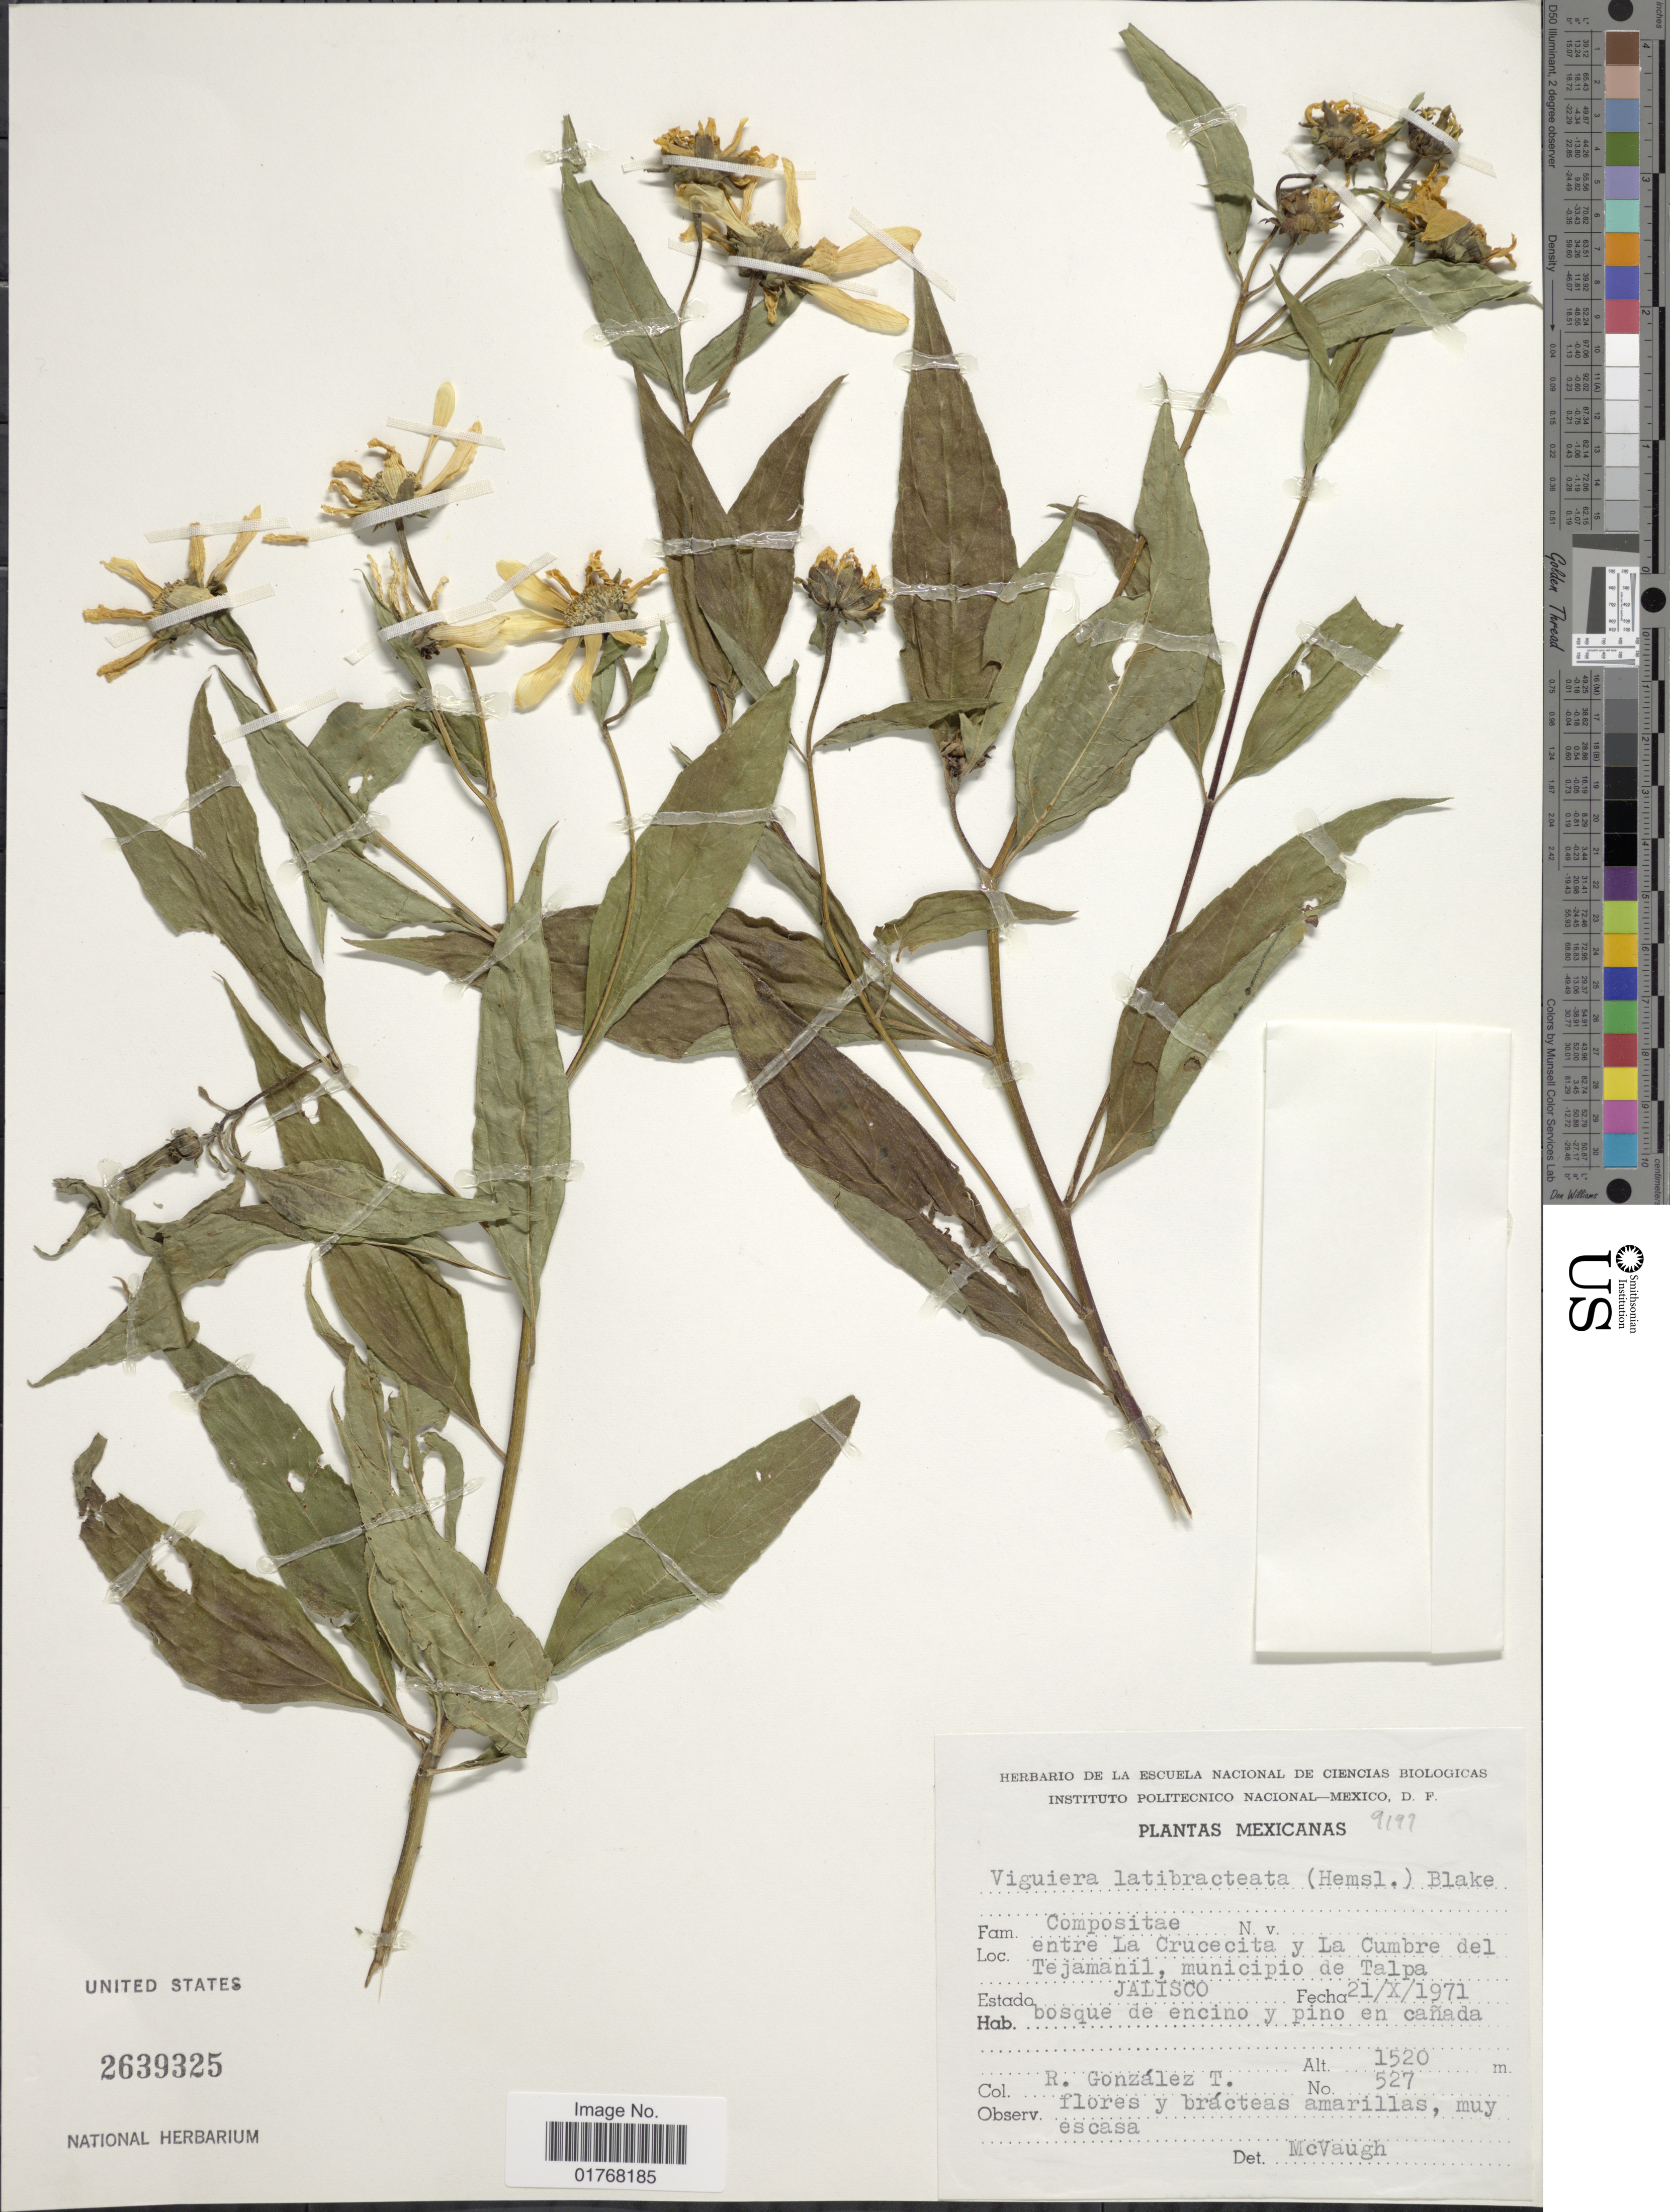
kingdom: Plantae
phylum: Tracheophyta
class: Magnoliopsida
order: Asterales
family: Asteraceae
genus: Viguiera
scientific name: Viguiera latibracteata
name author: (Hemsl.) Blake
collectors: R. Gonzalez T.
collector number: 527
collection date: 1971-10-21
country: Mexico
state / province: Jalisco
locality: Entre Ka Crucecita y La Cumbre del Tejamanil, municipio de Talpa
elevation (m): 1520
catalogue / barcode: US 2639325